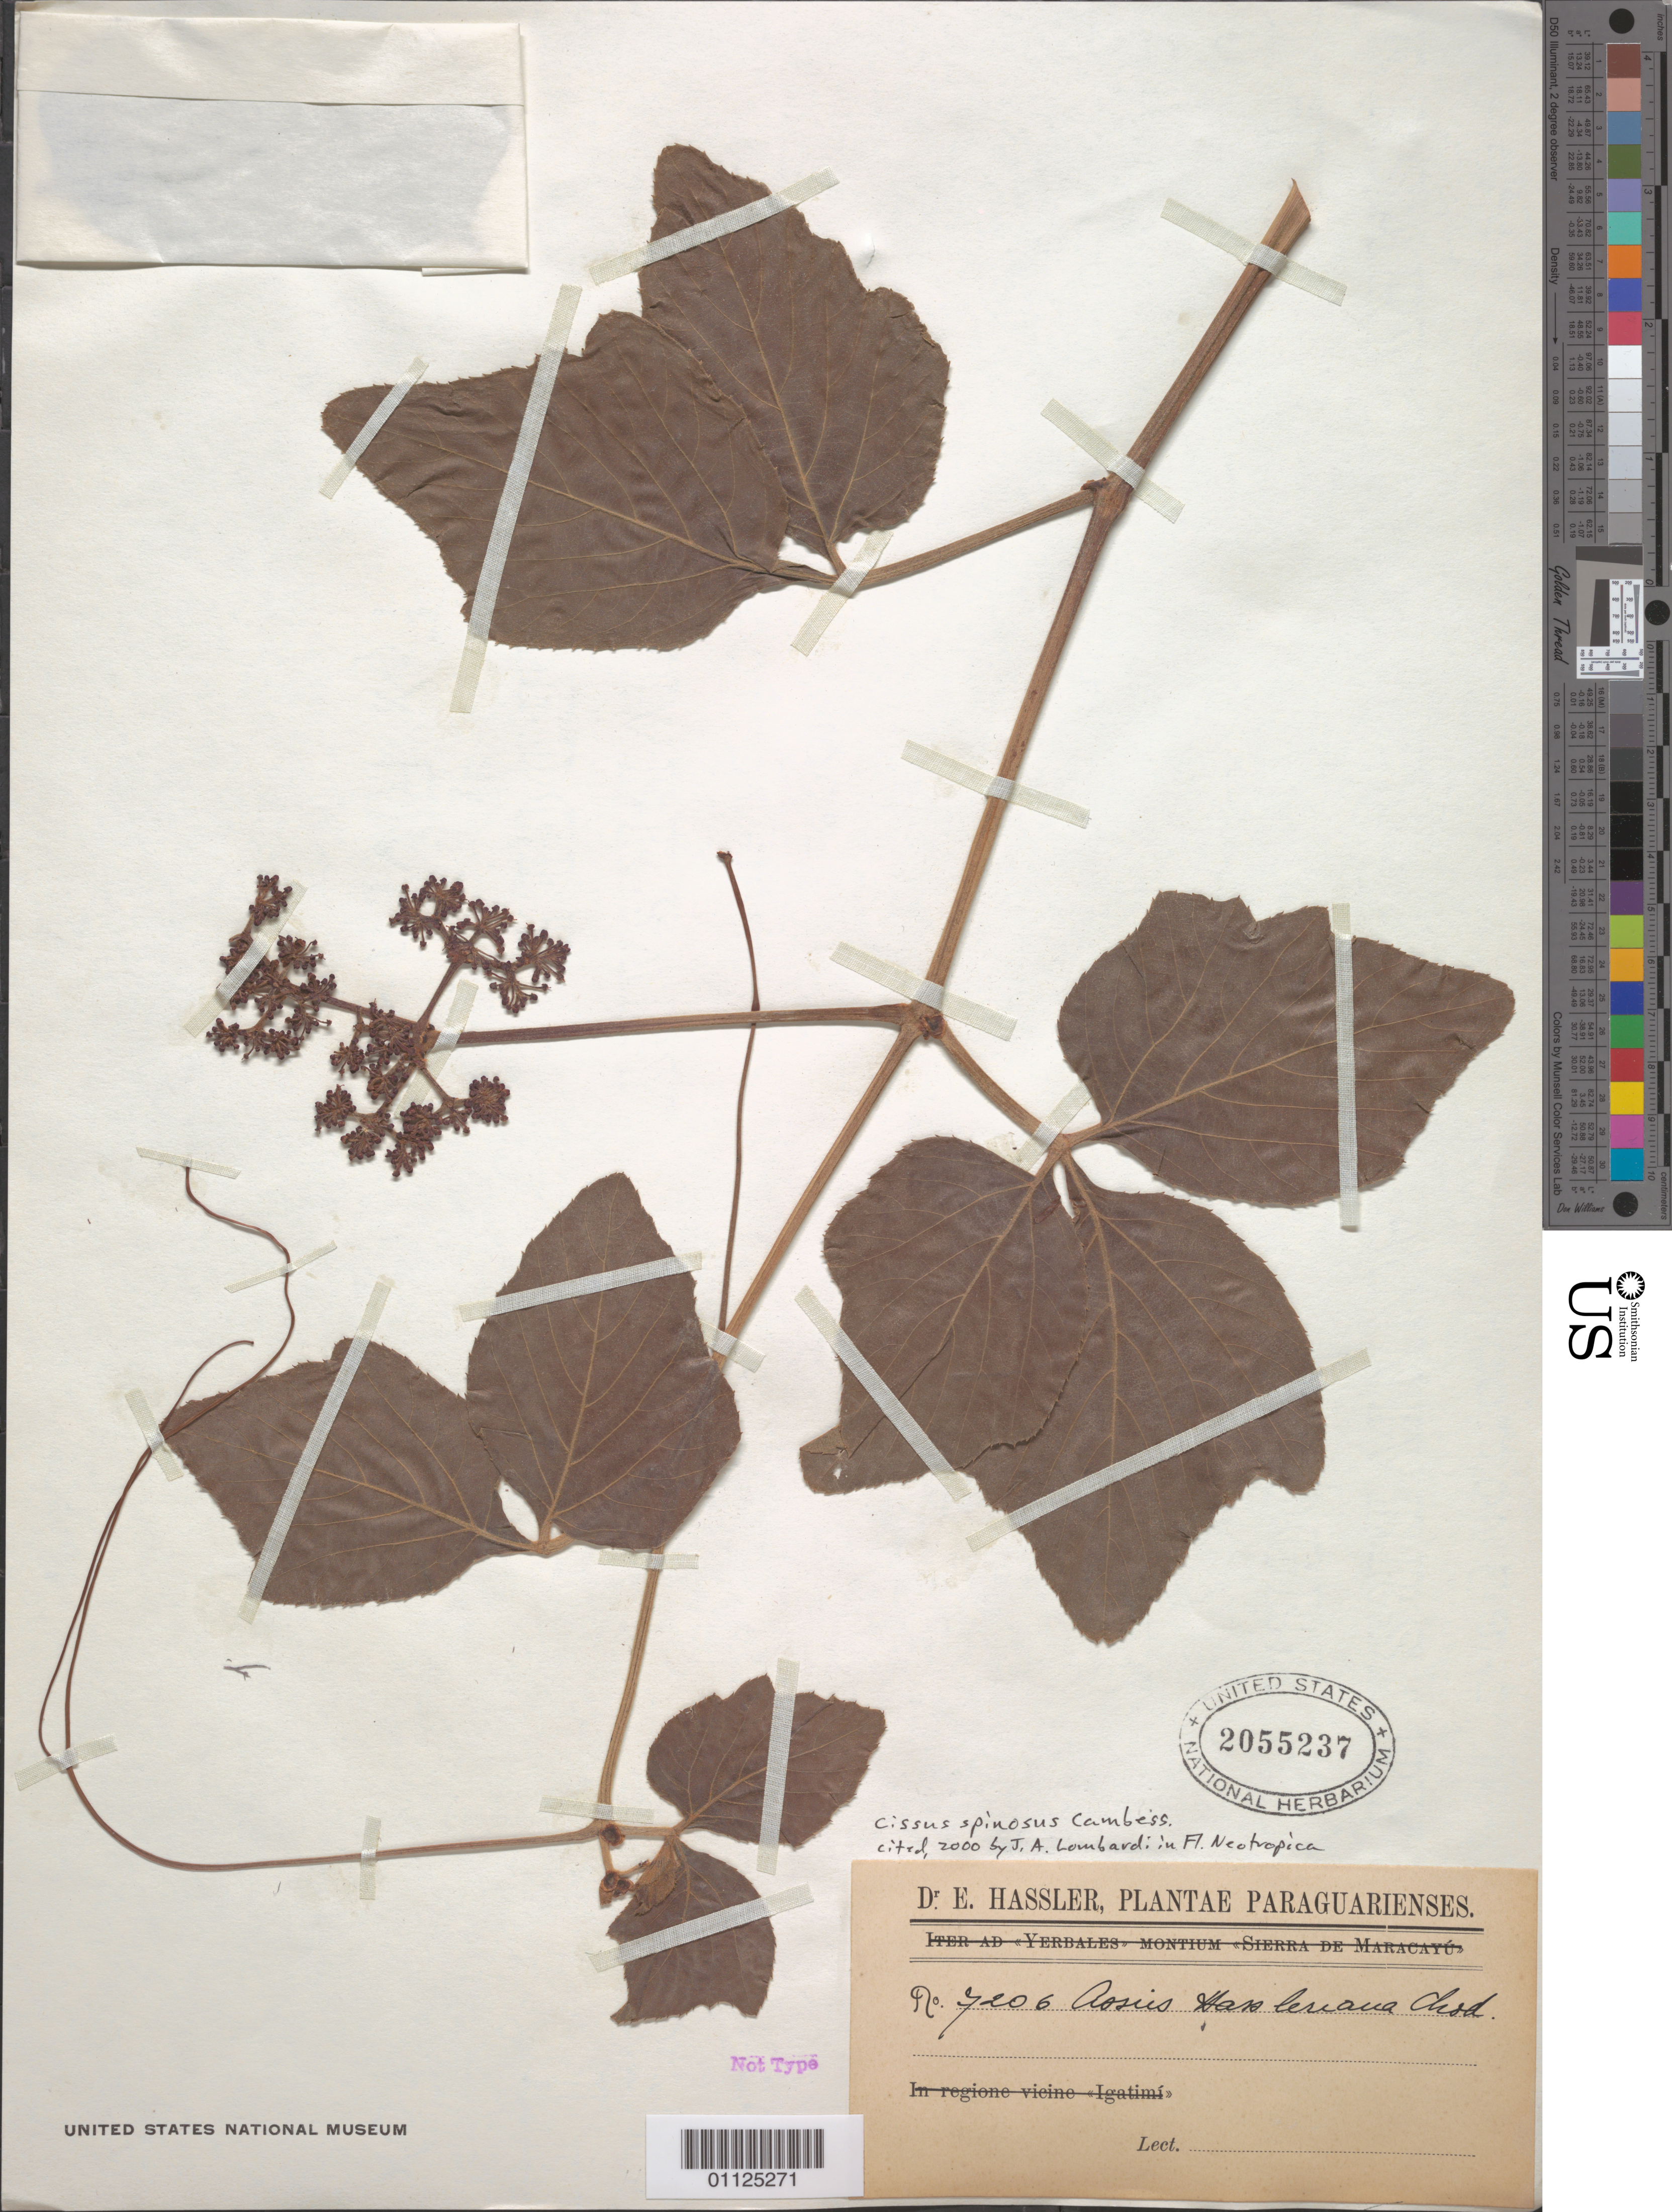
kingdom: Plantae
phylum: Tracheophyta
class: Magnoliopsida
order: Vitales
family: Vitaceae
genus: Cissus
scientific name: Cissus spinosa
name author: Cambess.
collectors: E. Hassler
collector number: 7206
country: Paraguay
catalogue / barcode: US 2055237